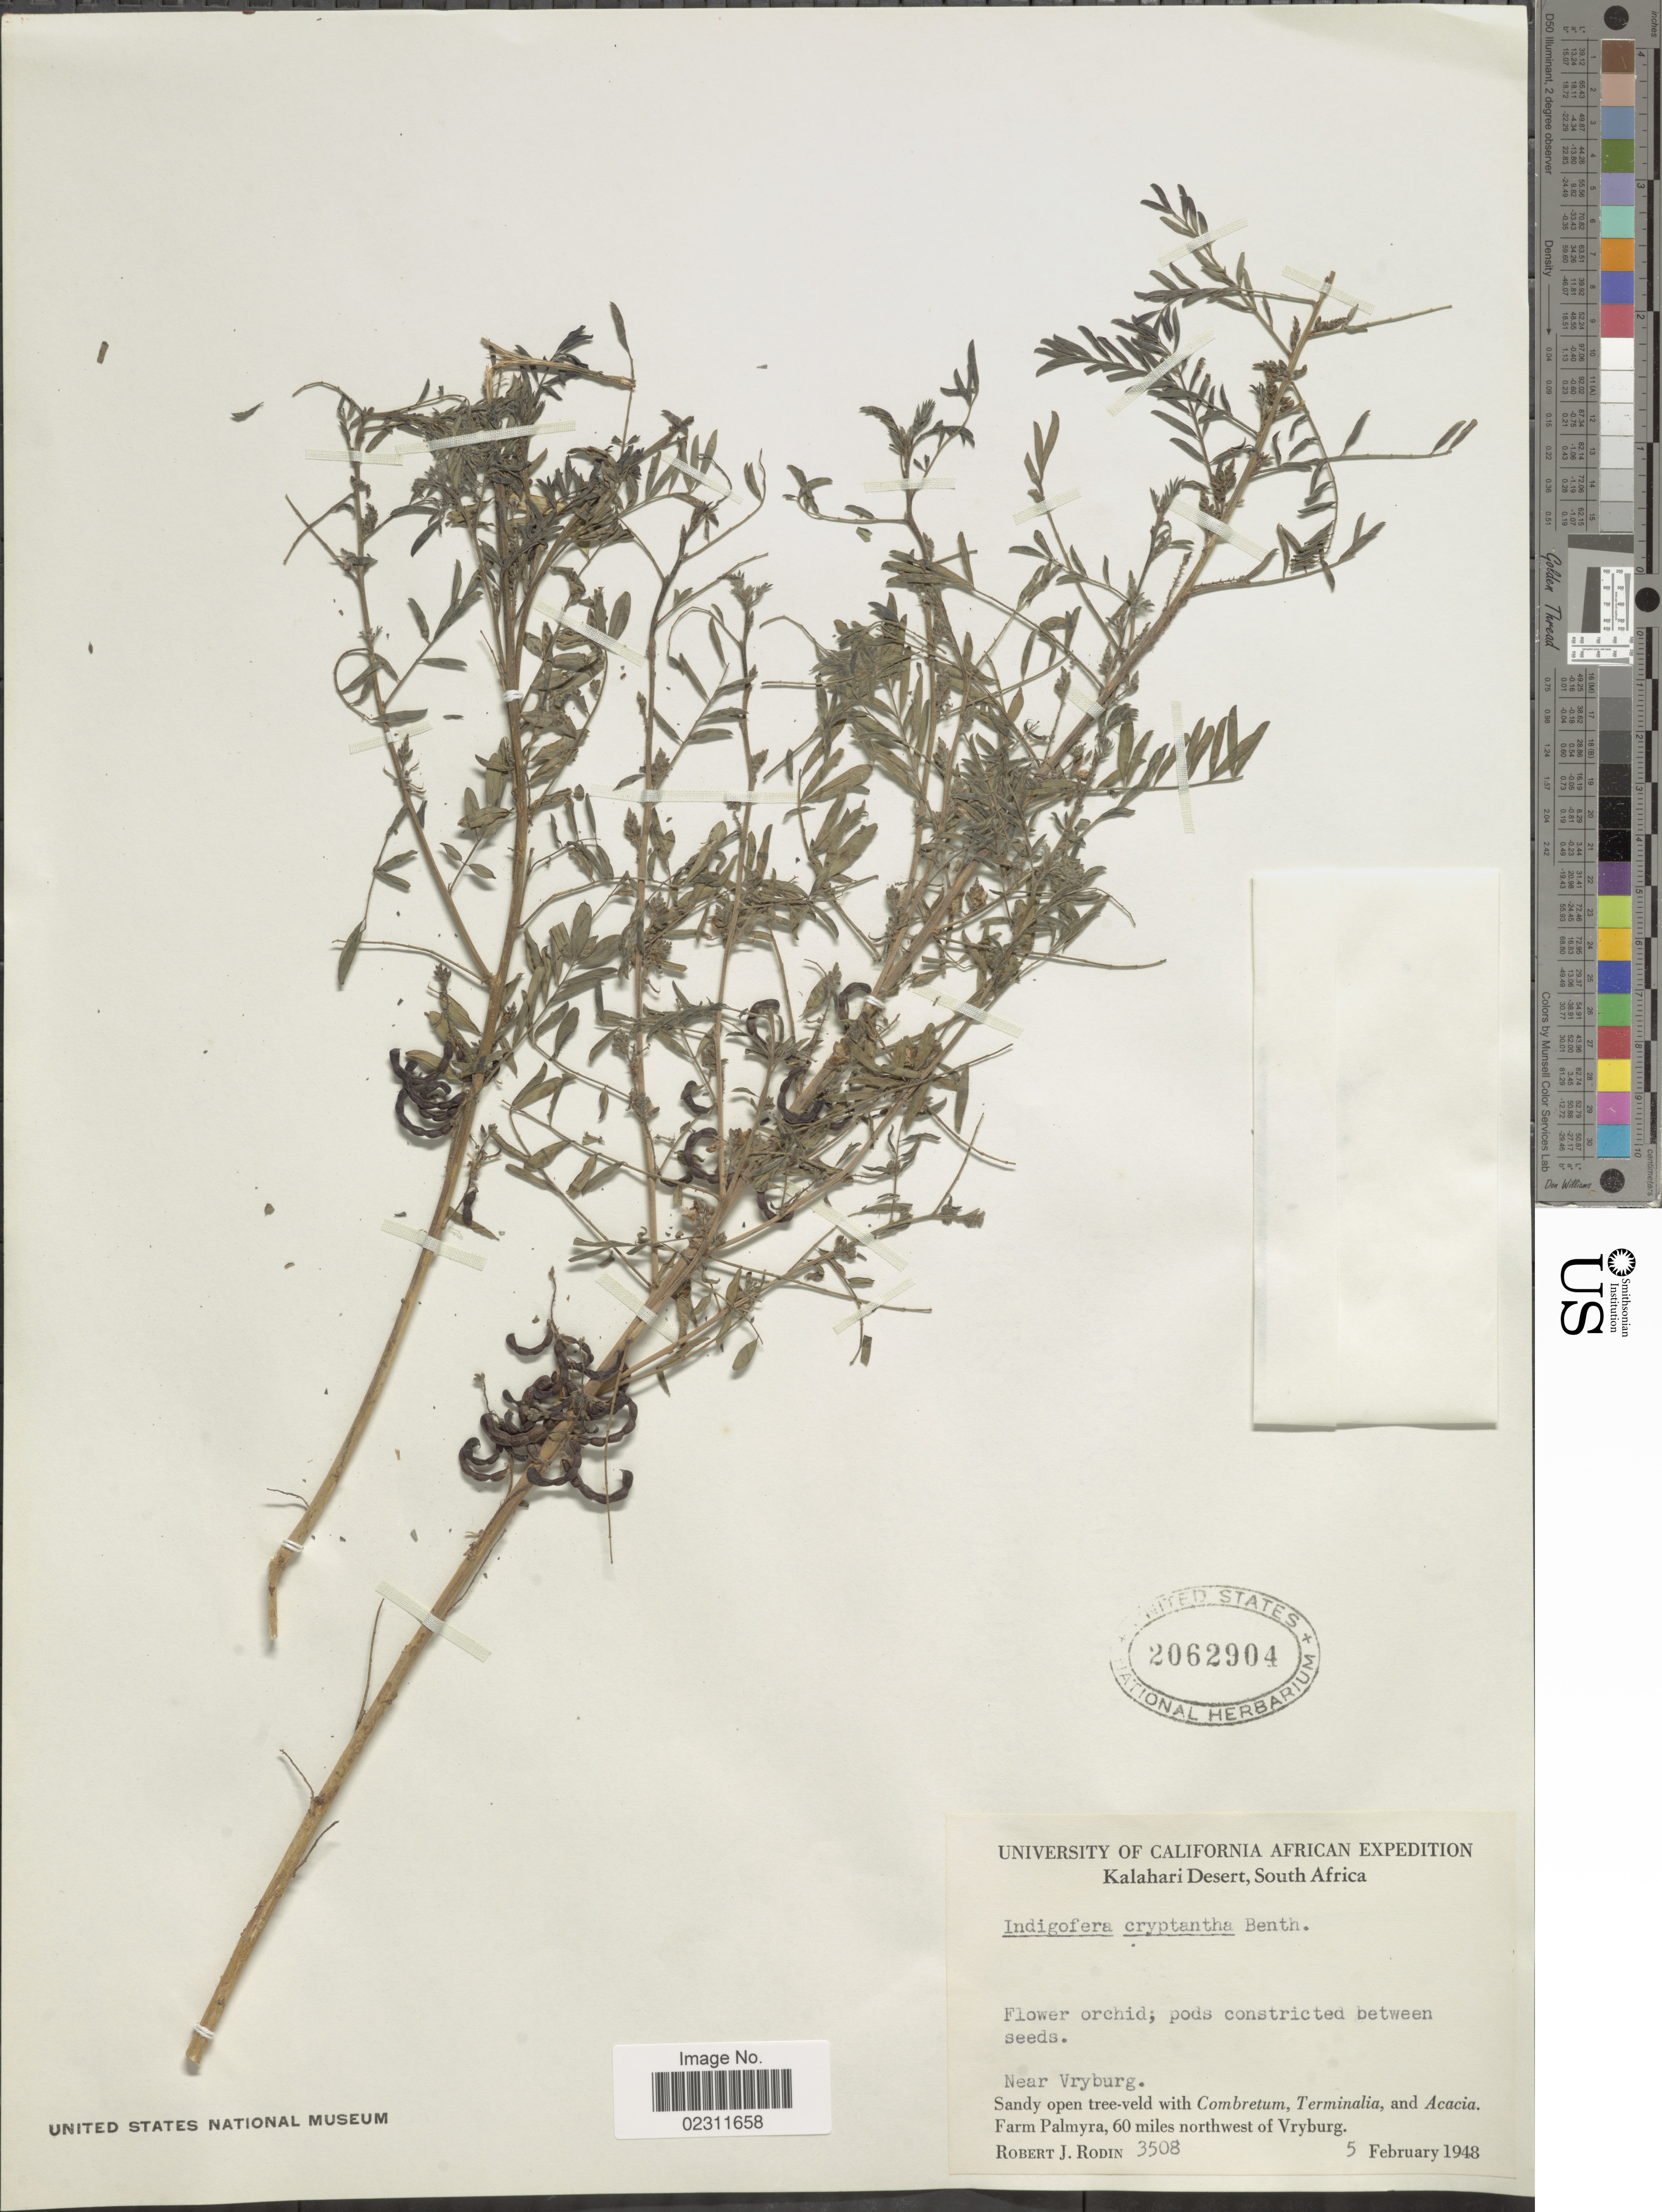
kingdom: Plantae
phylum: Tracheophyta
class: Magnoliopsida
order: Fabales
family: Fabaceae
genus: Indigofera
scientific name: Indigofera cryptantha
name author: Harv.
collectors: R. J. Rodin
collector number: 3508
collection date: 1948-02-05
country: South Africa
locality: Kalahari Desert, Farm Palmyra, 60 miles northwest of Vryburg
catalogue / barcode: US 2062904